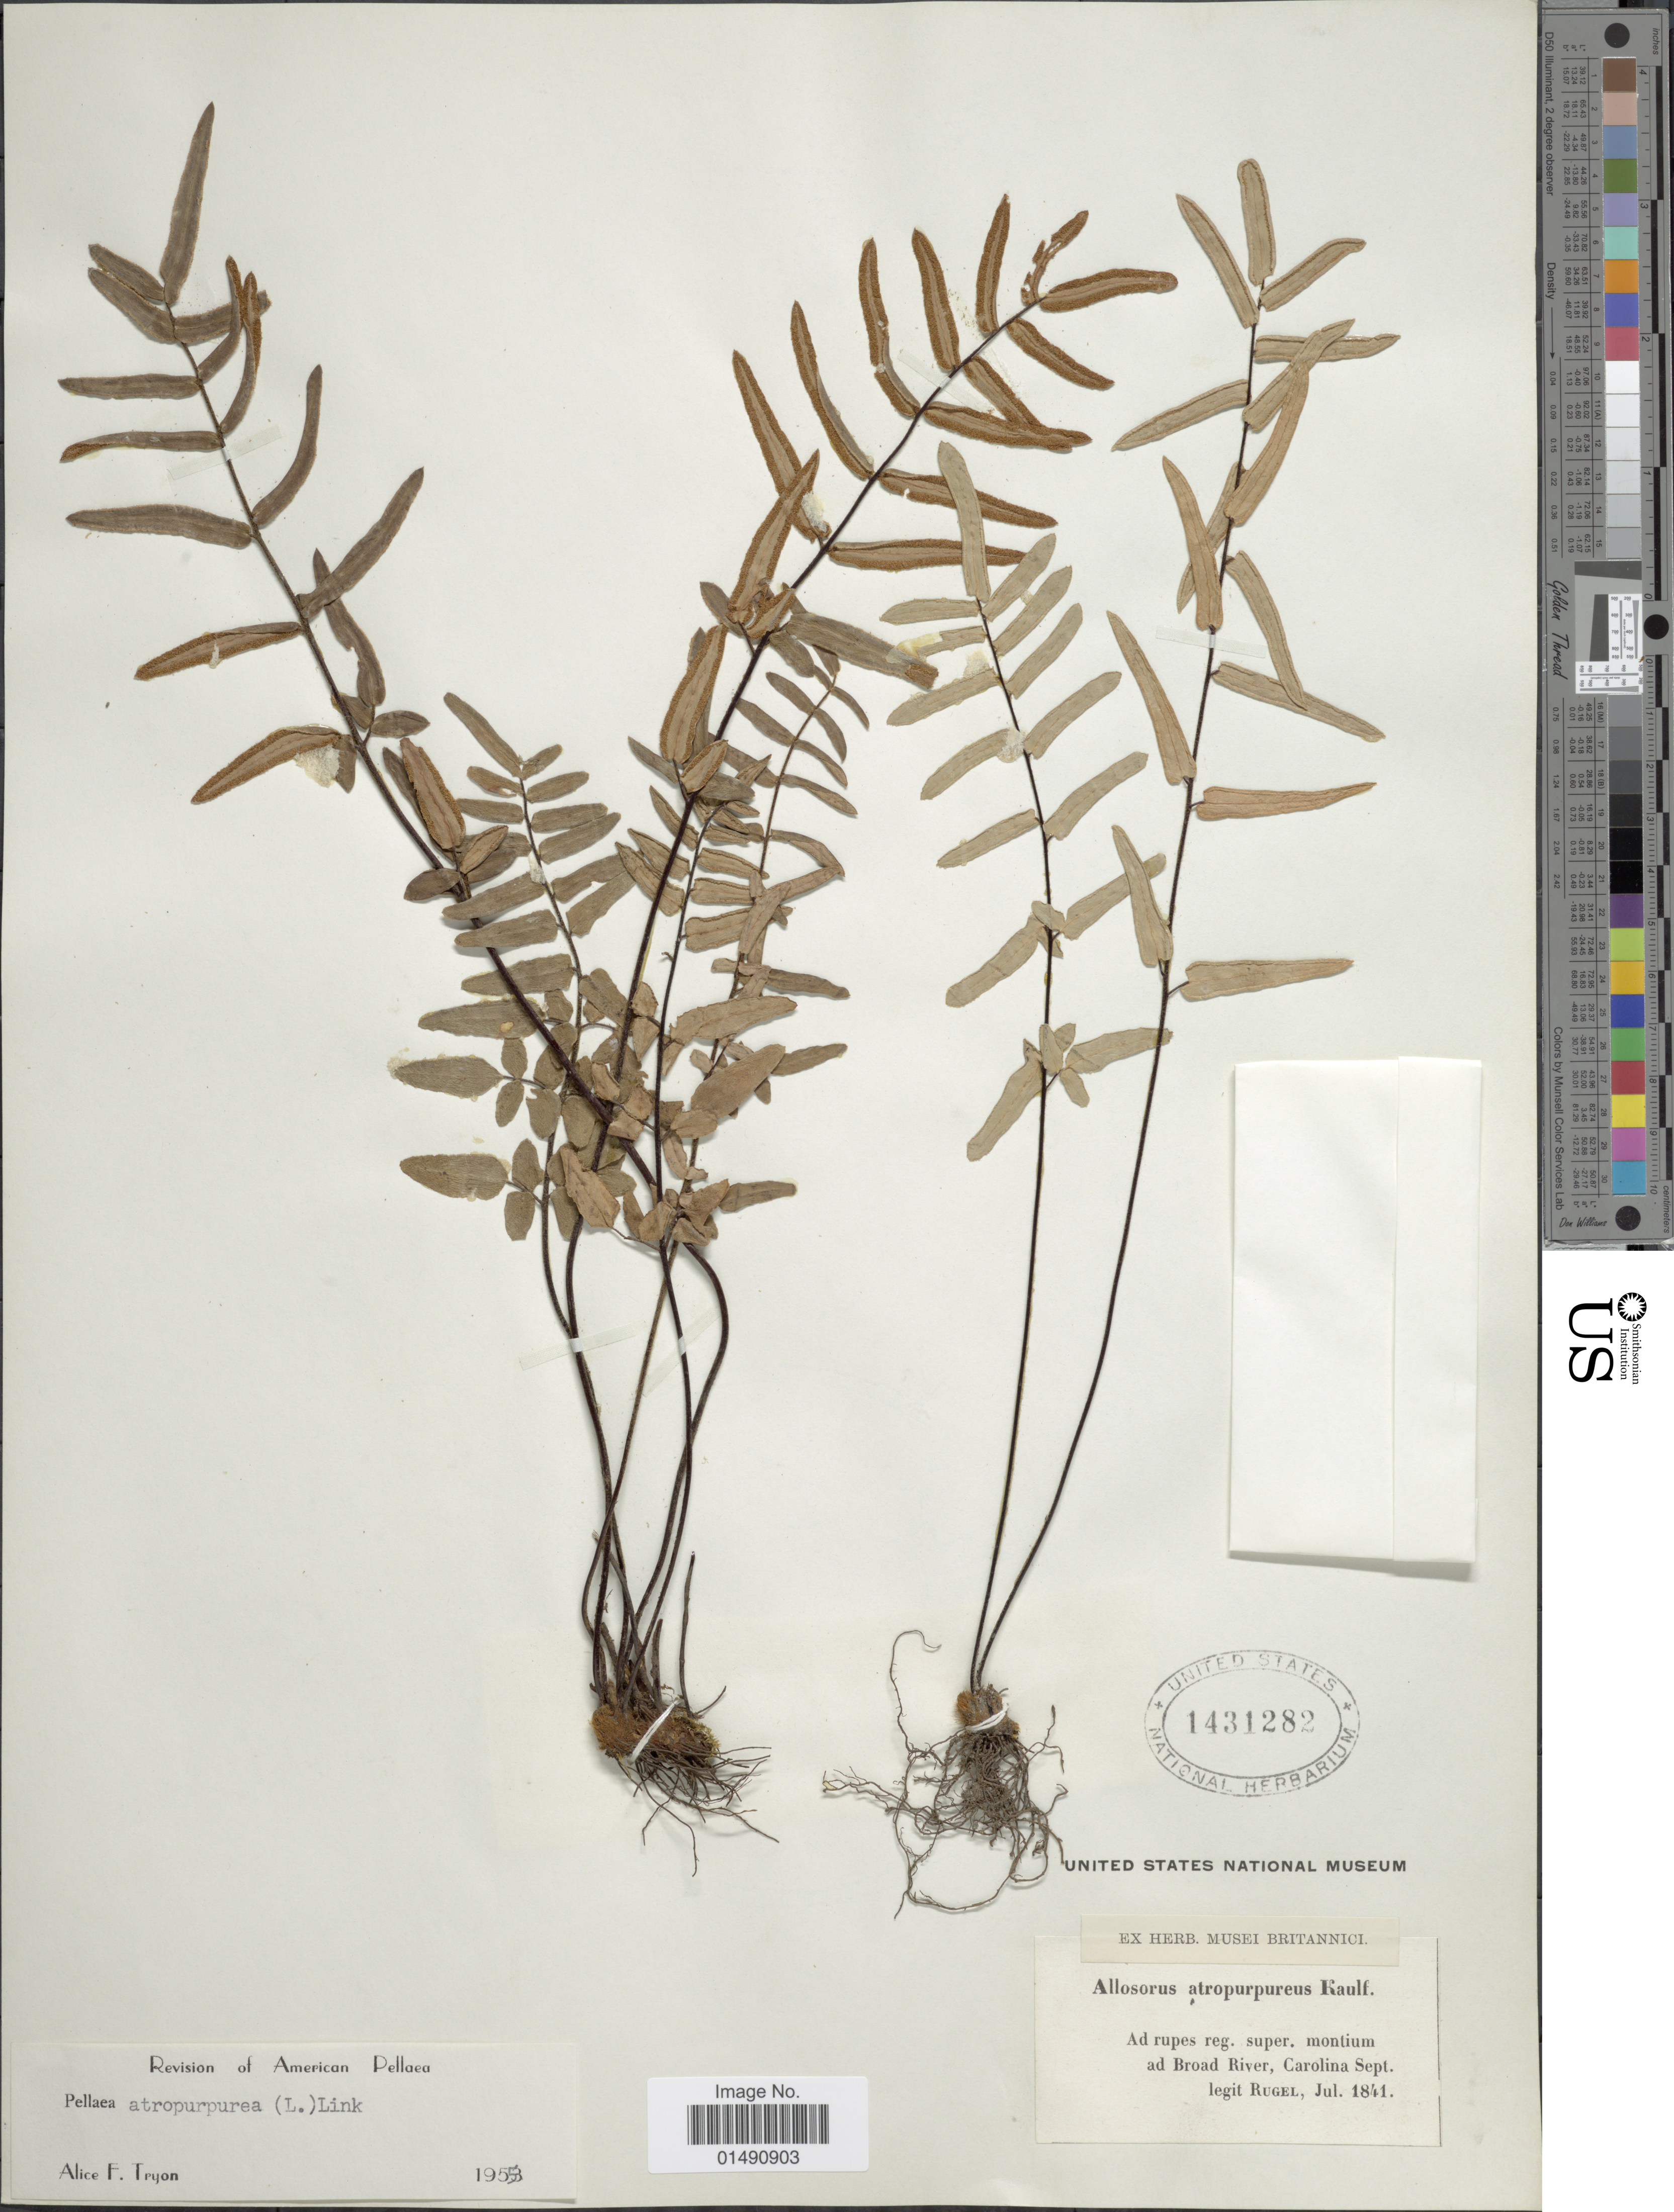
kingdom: Plantae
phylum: Tracheophyta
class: Polypodiopsida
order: Polypodiales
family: Pteridaceae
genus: Pellaea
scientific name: Pellaea atropurpurea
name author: (L.) Link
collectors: Rugel, --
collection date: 1841-07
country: United States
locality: Ad Broad River, Carolina Sept.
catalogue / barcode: US 1431282